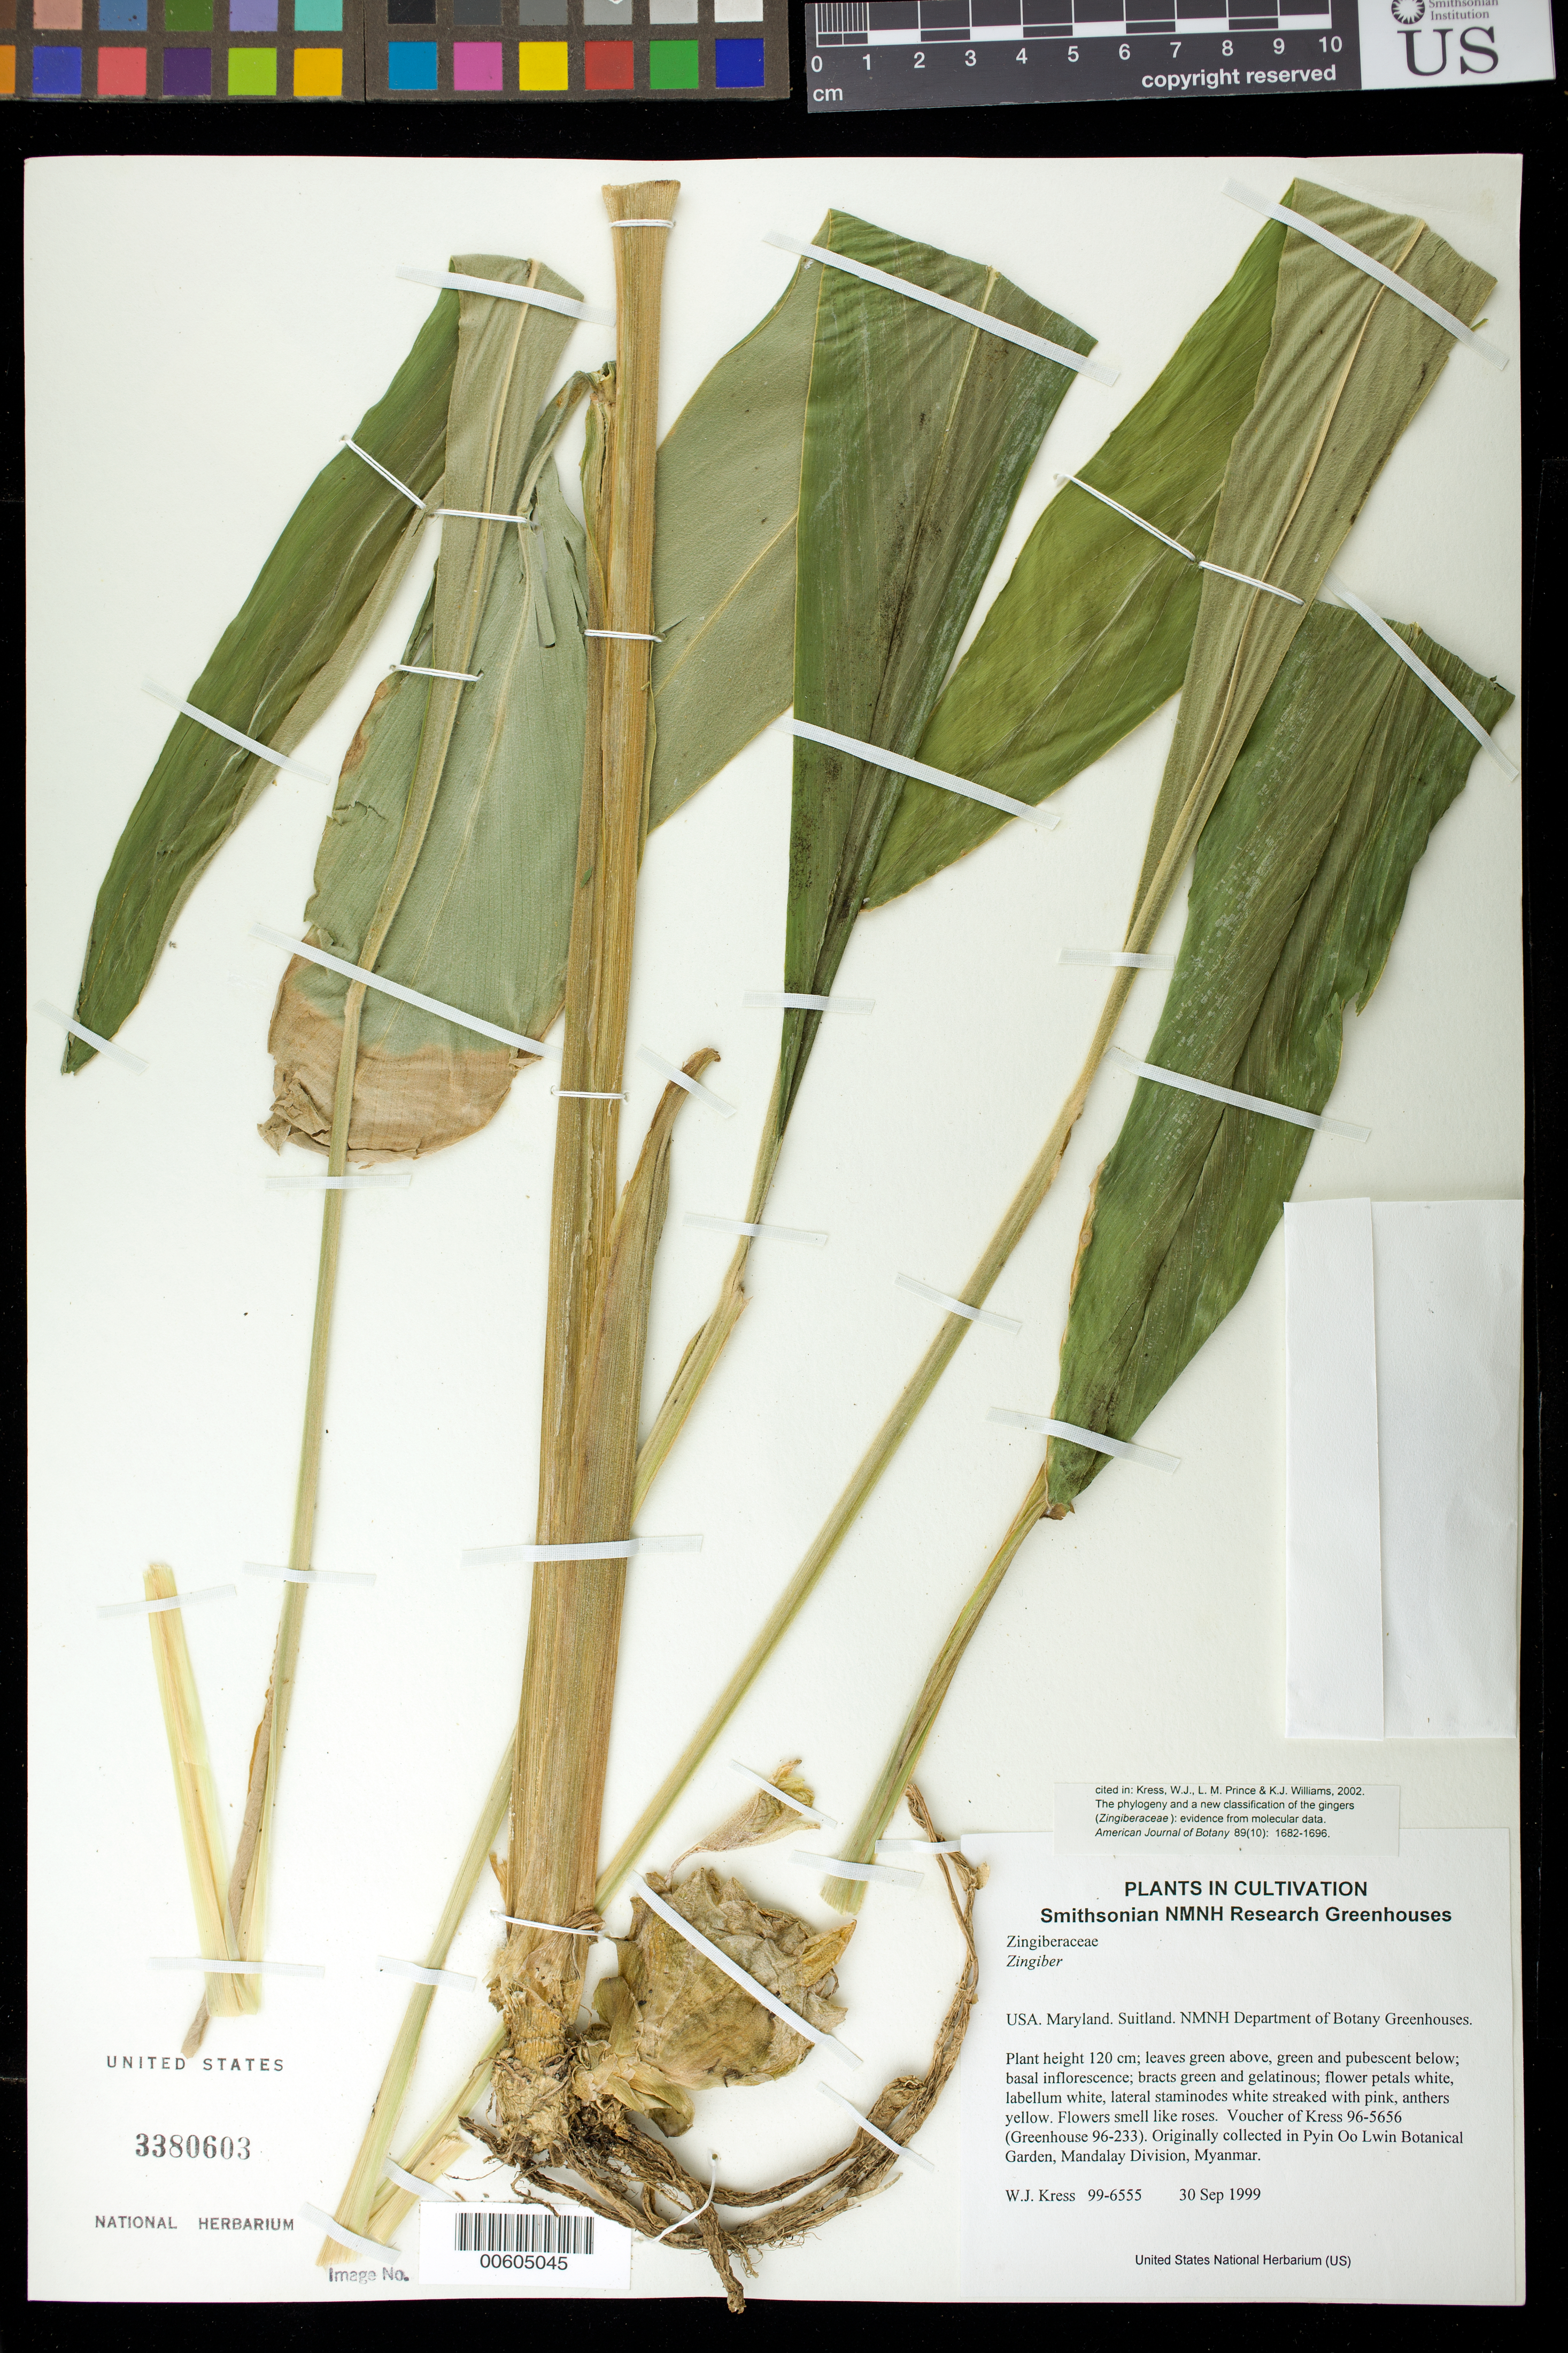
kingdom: Plantae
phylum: Tracheophyta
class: Liliopsida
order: Zingiberales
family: Zingiberaceae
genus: Zingiber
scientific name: Zingiber sp.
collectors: W. J. Kress & M. Bordelon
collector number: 99-6555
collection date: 1999-09-30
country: United States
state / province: Maryland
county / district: Prince George's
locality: NMNH Botany Research Greenhouses. Suitland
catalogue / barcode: US 3380603